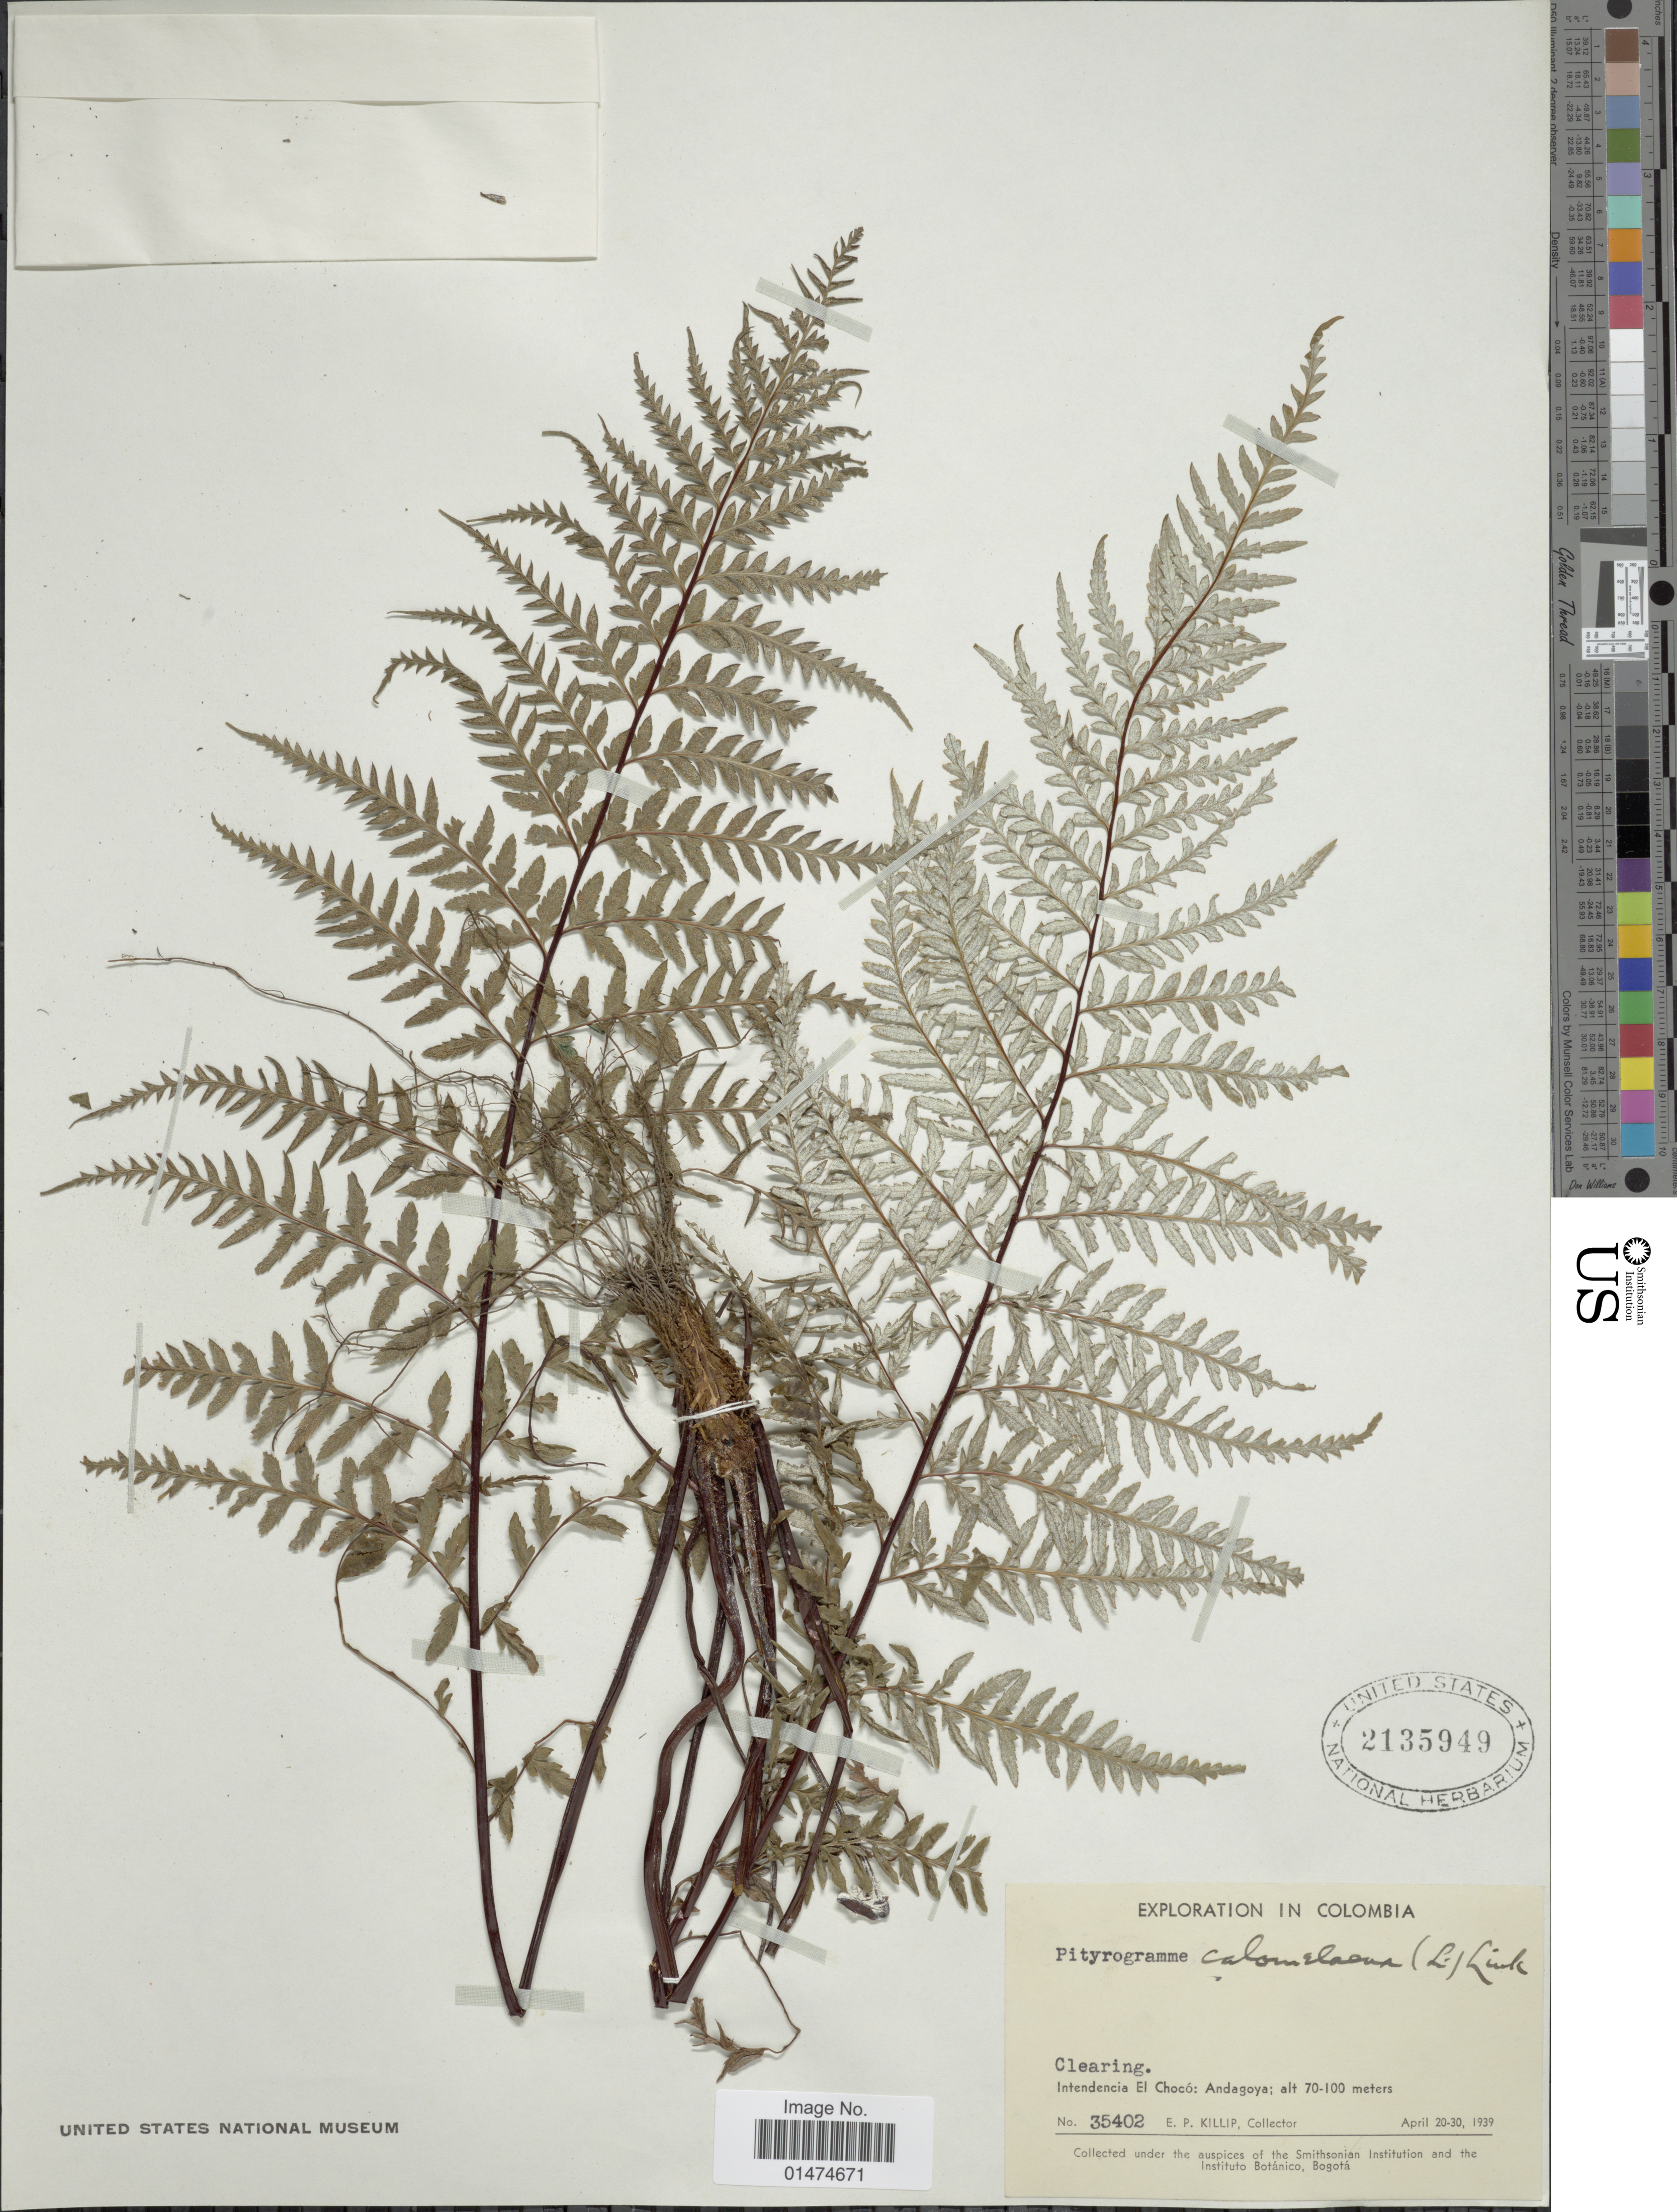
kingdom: Plantae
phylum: Tracheophyta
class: Polypodiopsida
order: Polypodiales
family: Pteridaceae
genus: Pityrogramma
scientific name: Pityrogramma calomelanos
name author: (L.) Link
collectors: E. P. Killip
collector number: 35402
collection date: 1939-04-20/1939-04-30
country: Colombia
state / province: Chocó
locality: Intendencia El Choco, Andagoya.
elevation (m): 70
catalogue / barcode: US 2135949